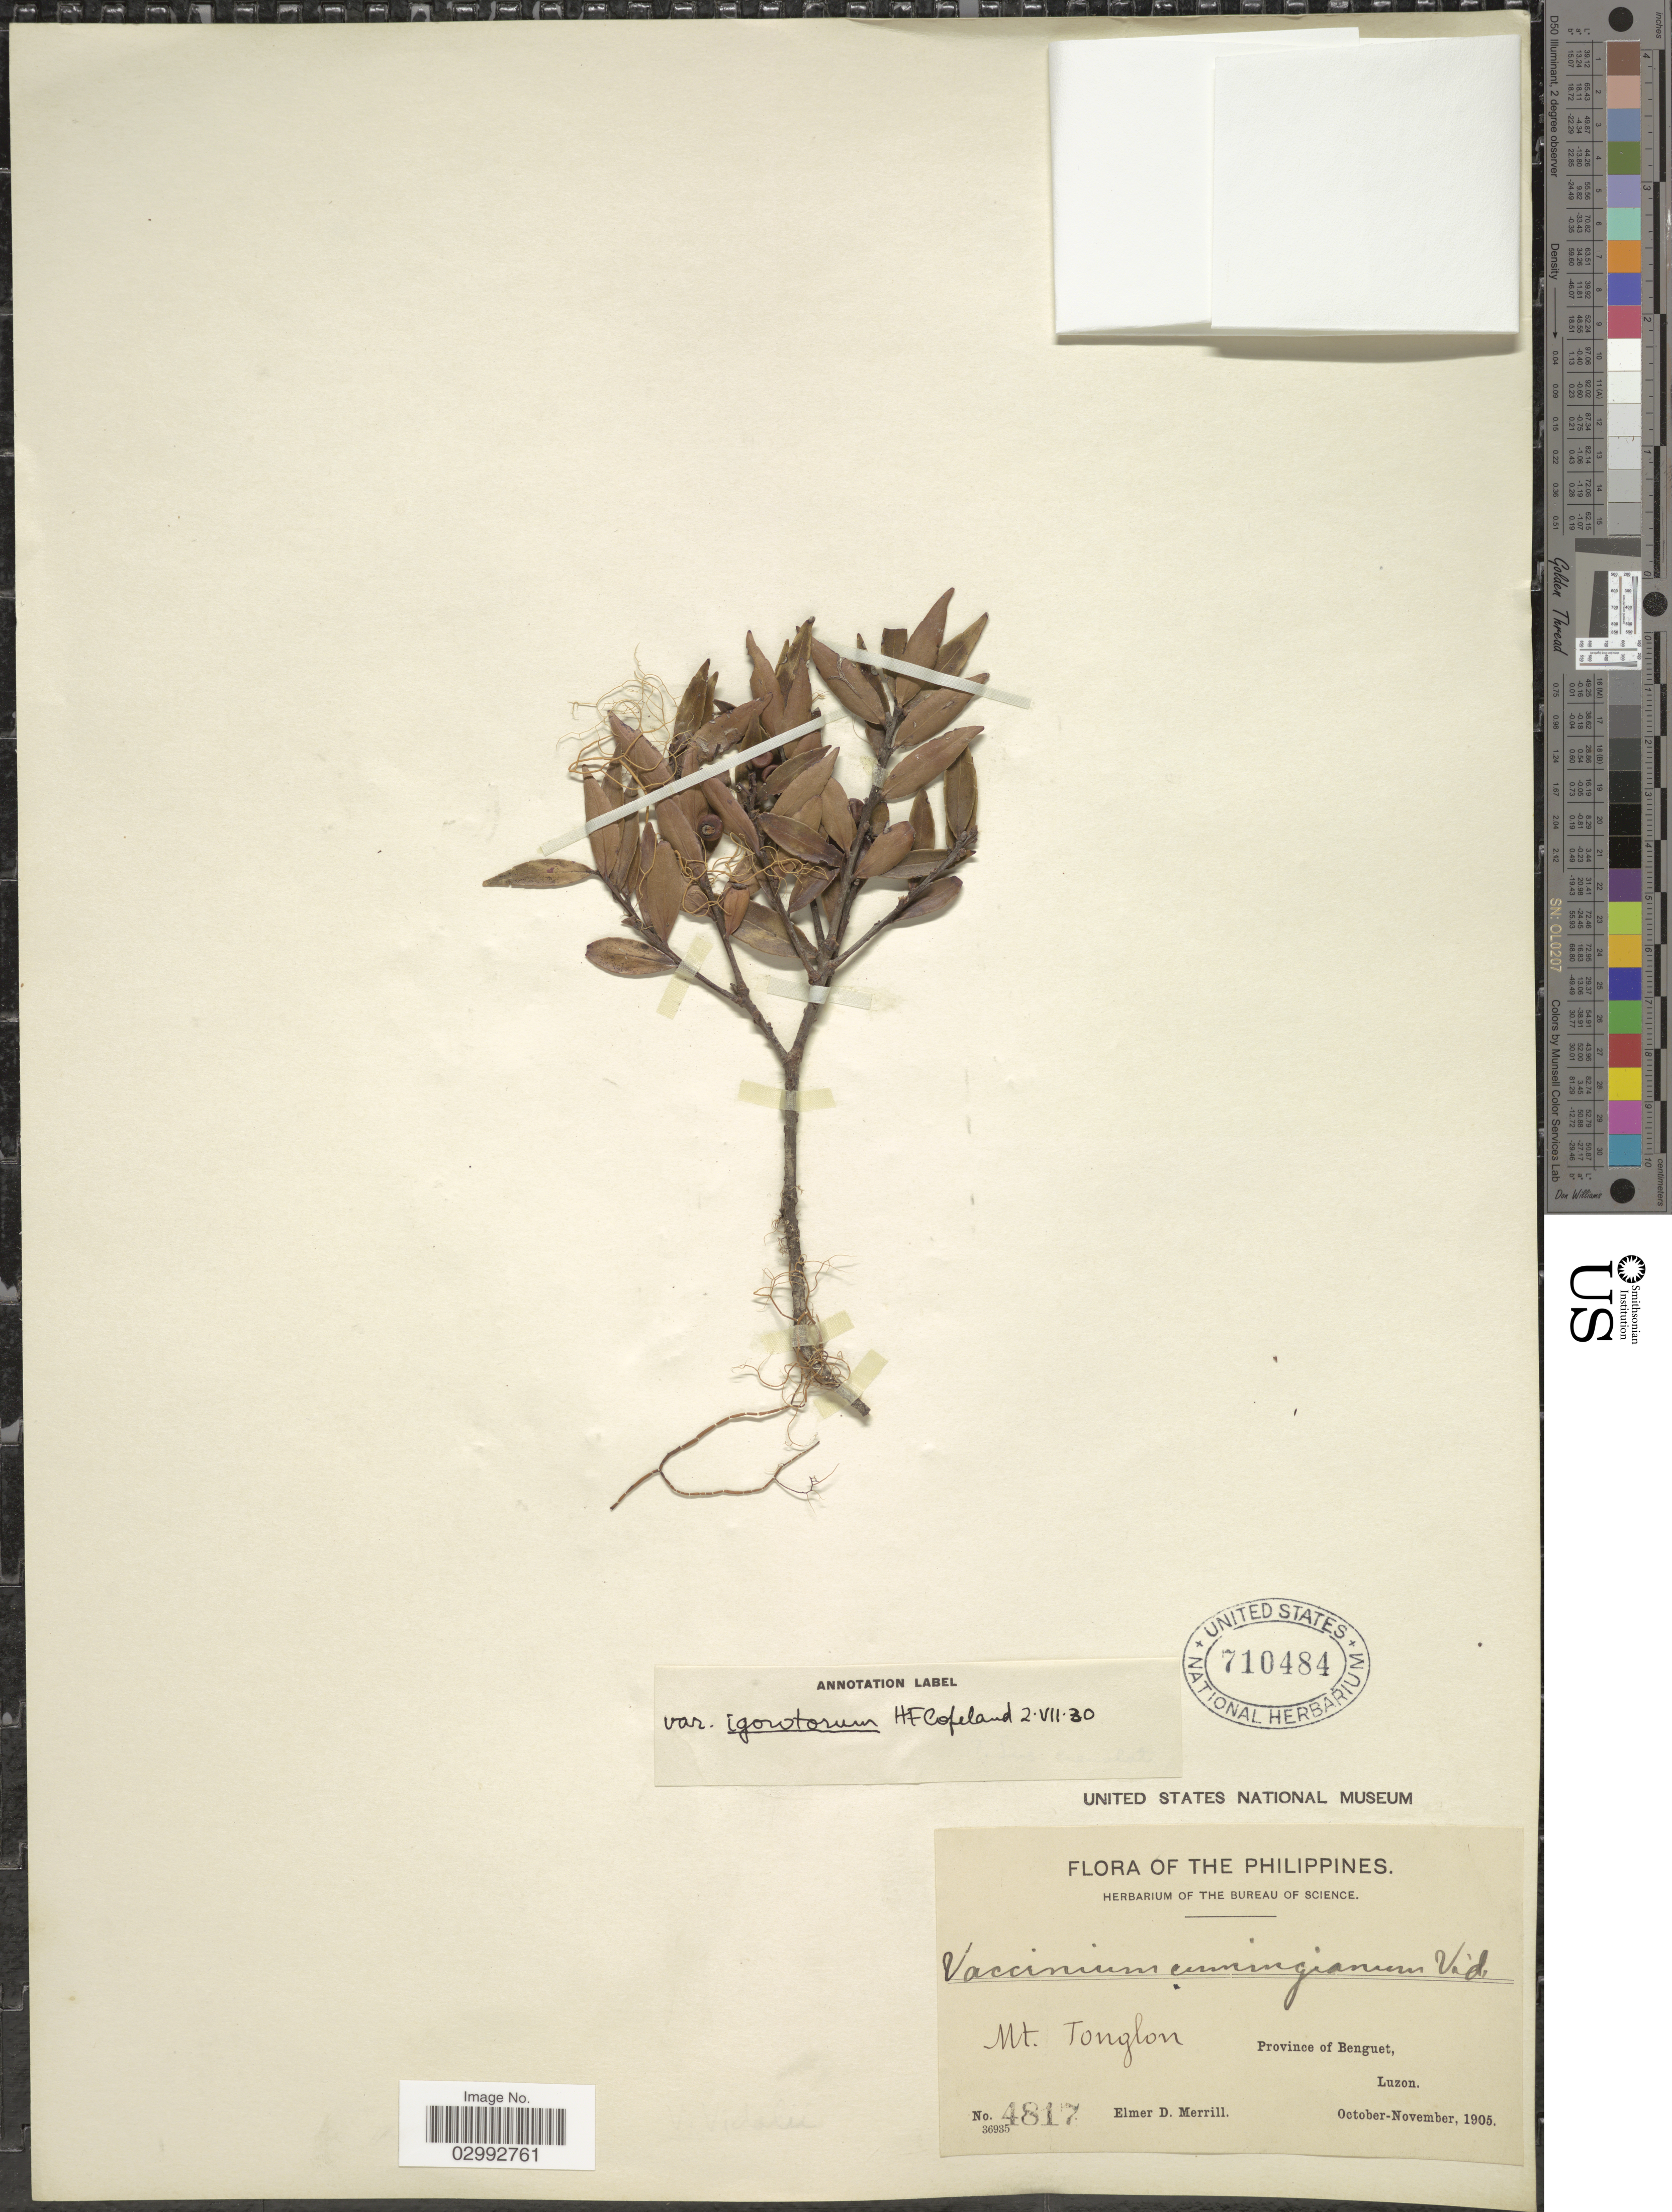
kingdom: Plantae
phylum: Tracheophyta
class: Magnoliopsida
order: Ericales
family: Ericaceae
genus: Vaccinium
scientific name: Vaccinium cumingianum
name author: S. Vidal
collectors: E. D. Merrill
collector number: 4817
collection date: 1905-10/1905-11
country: Philippines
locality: Mt. Tonglon, Province of Benguet, Luzon.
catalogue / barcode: US 710484